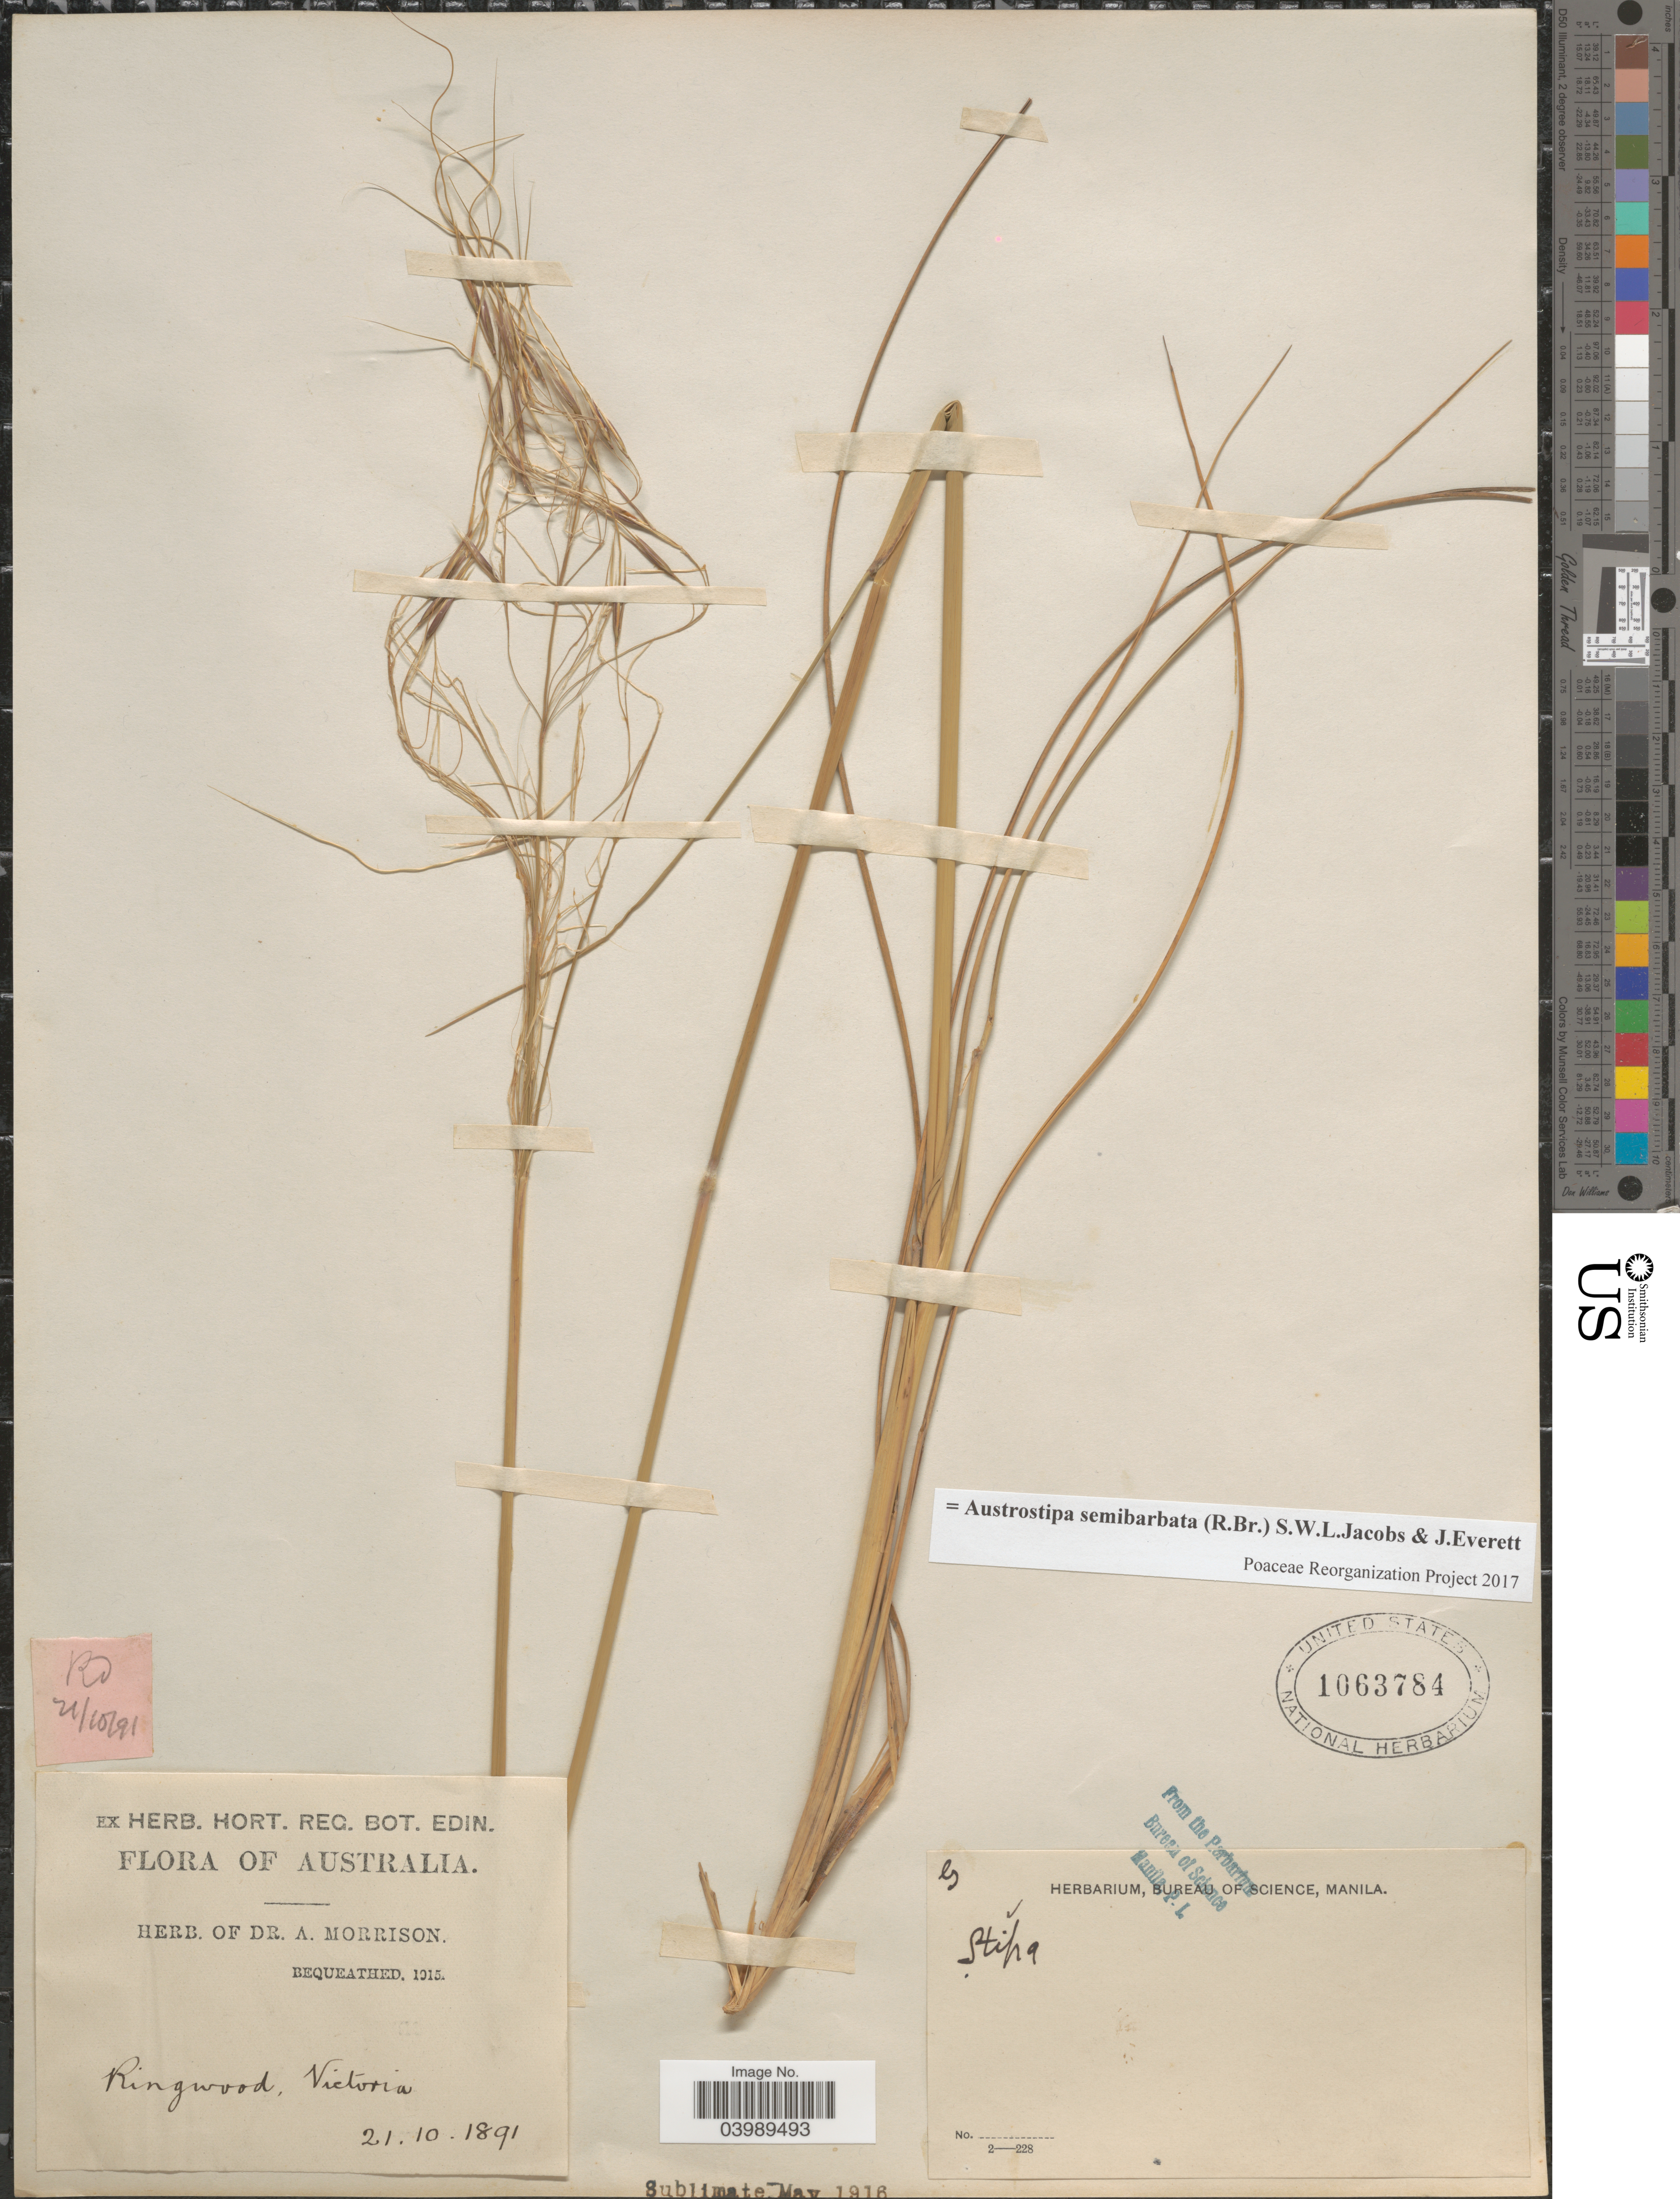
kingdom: Plantae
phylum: Tracheophyta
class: Liliopsida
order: Poales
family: Poaceae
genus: Austrostipa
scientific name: Austrostipa semibarbata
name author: (R. Br.) S.W.L. Jacobs & J. Everett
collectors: ex herb. Dr. A. Morrison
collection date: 1891-10-21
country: Australia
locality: Ringwood, Victoria.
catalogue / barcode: US 1063784